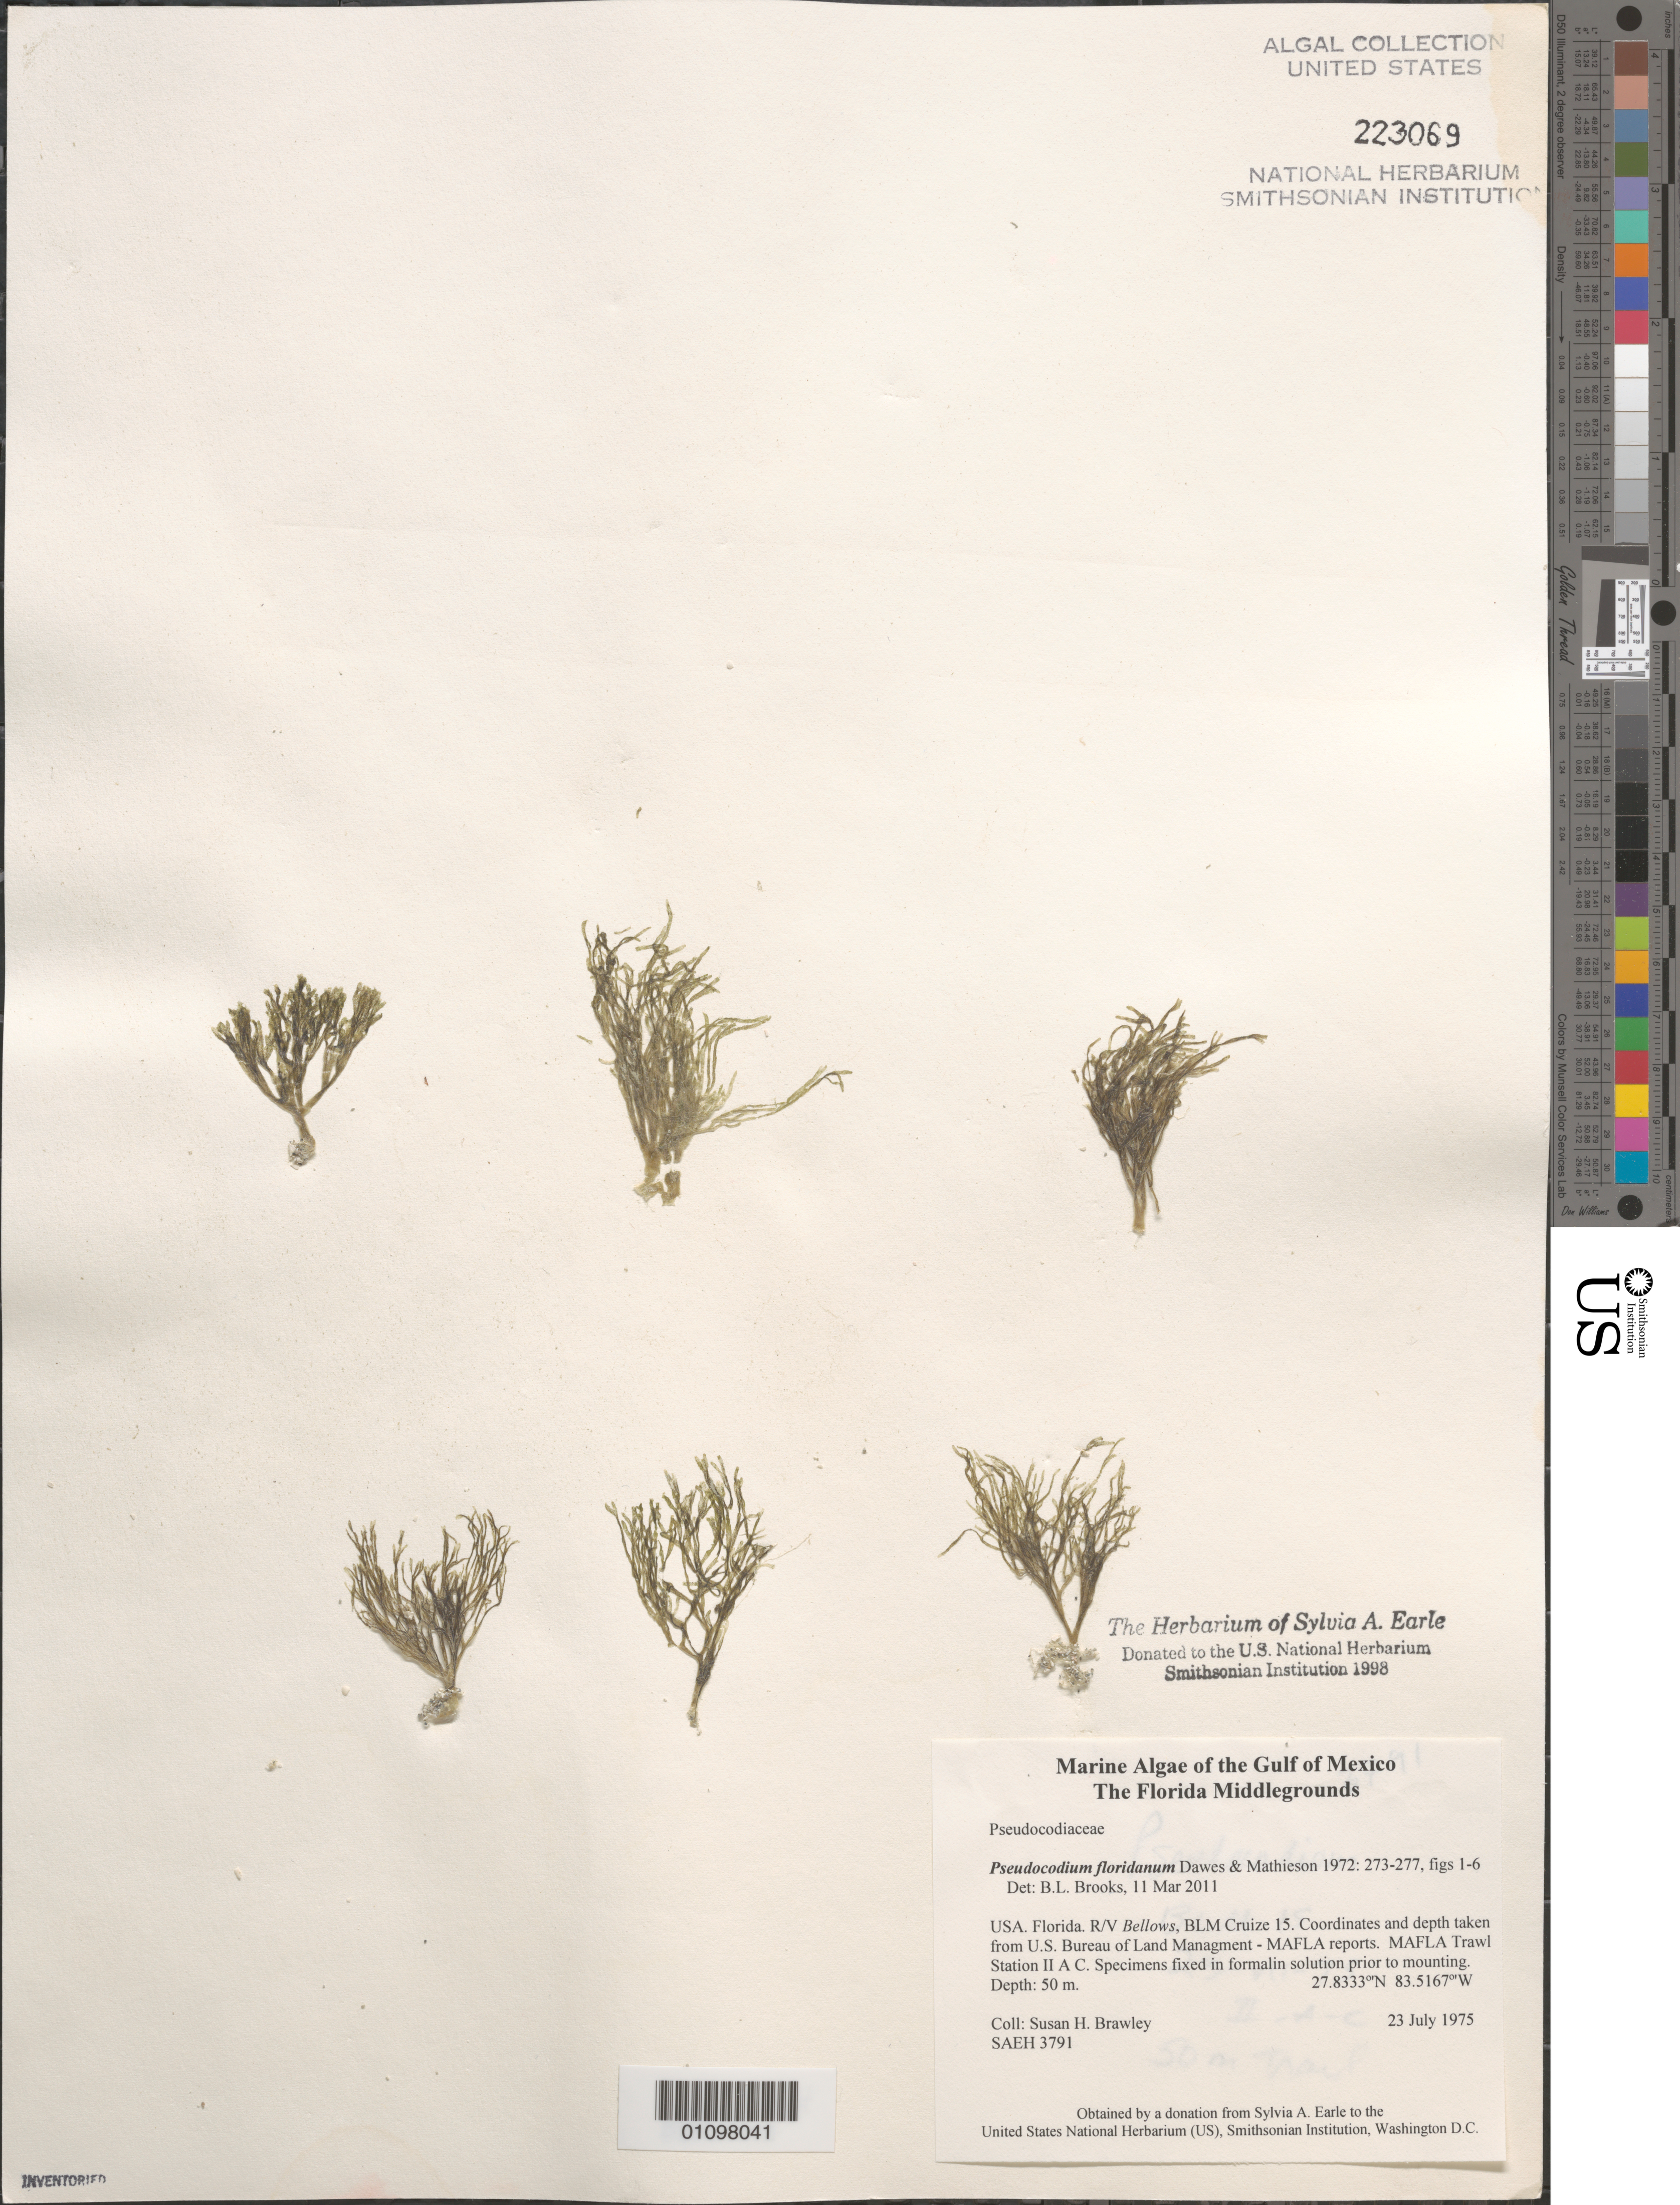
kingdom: Plantae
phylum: Chlorophyta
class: Ulvophyceae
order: Bryopsidales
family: Pseudocodiaceae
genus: Pseudocodium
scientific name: Pseudocodium floridanum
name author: Dawes & A.C. Mathieson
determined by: Brooks, B. L., (BOT), Smithsonian Institution - National Museum of Natural History (UNITED STATES)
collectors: S. Brawley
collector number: SAEH 3791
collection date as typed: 23 Jul 1975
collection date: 1975-07-23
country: United States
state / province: Florida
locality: Gulf of Mexico, Florida Middle Grounds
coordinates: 27.8333 N, 83.5167 W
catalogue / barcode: US 223069